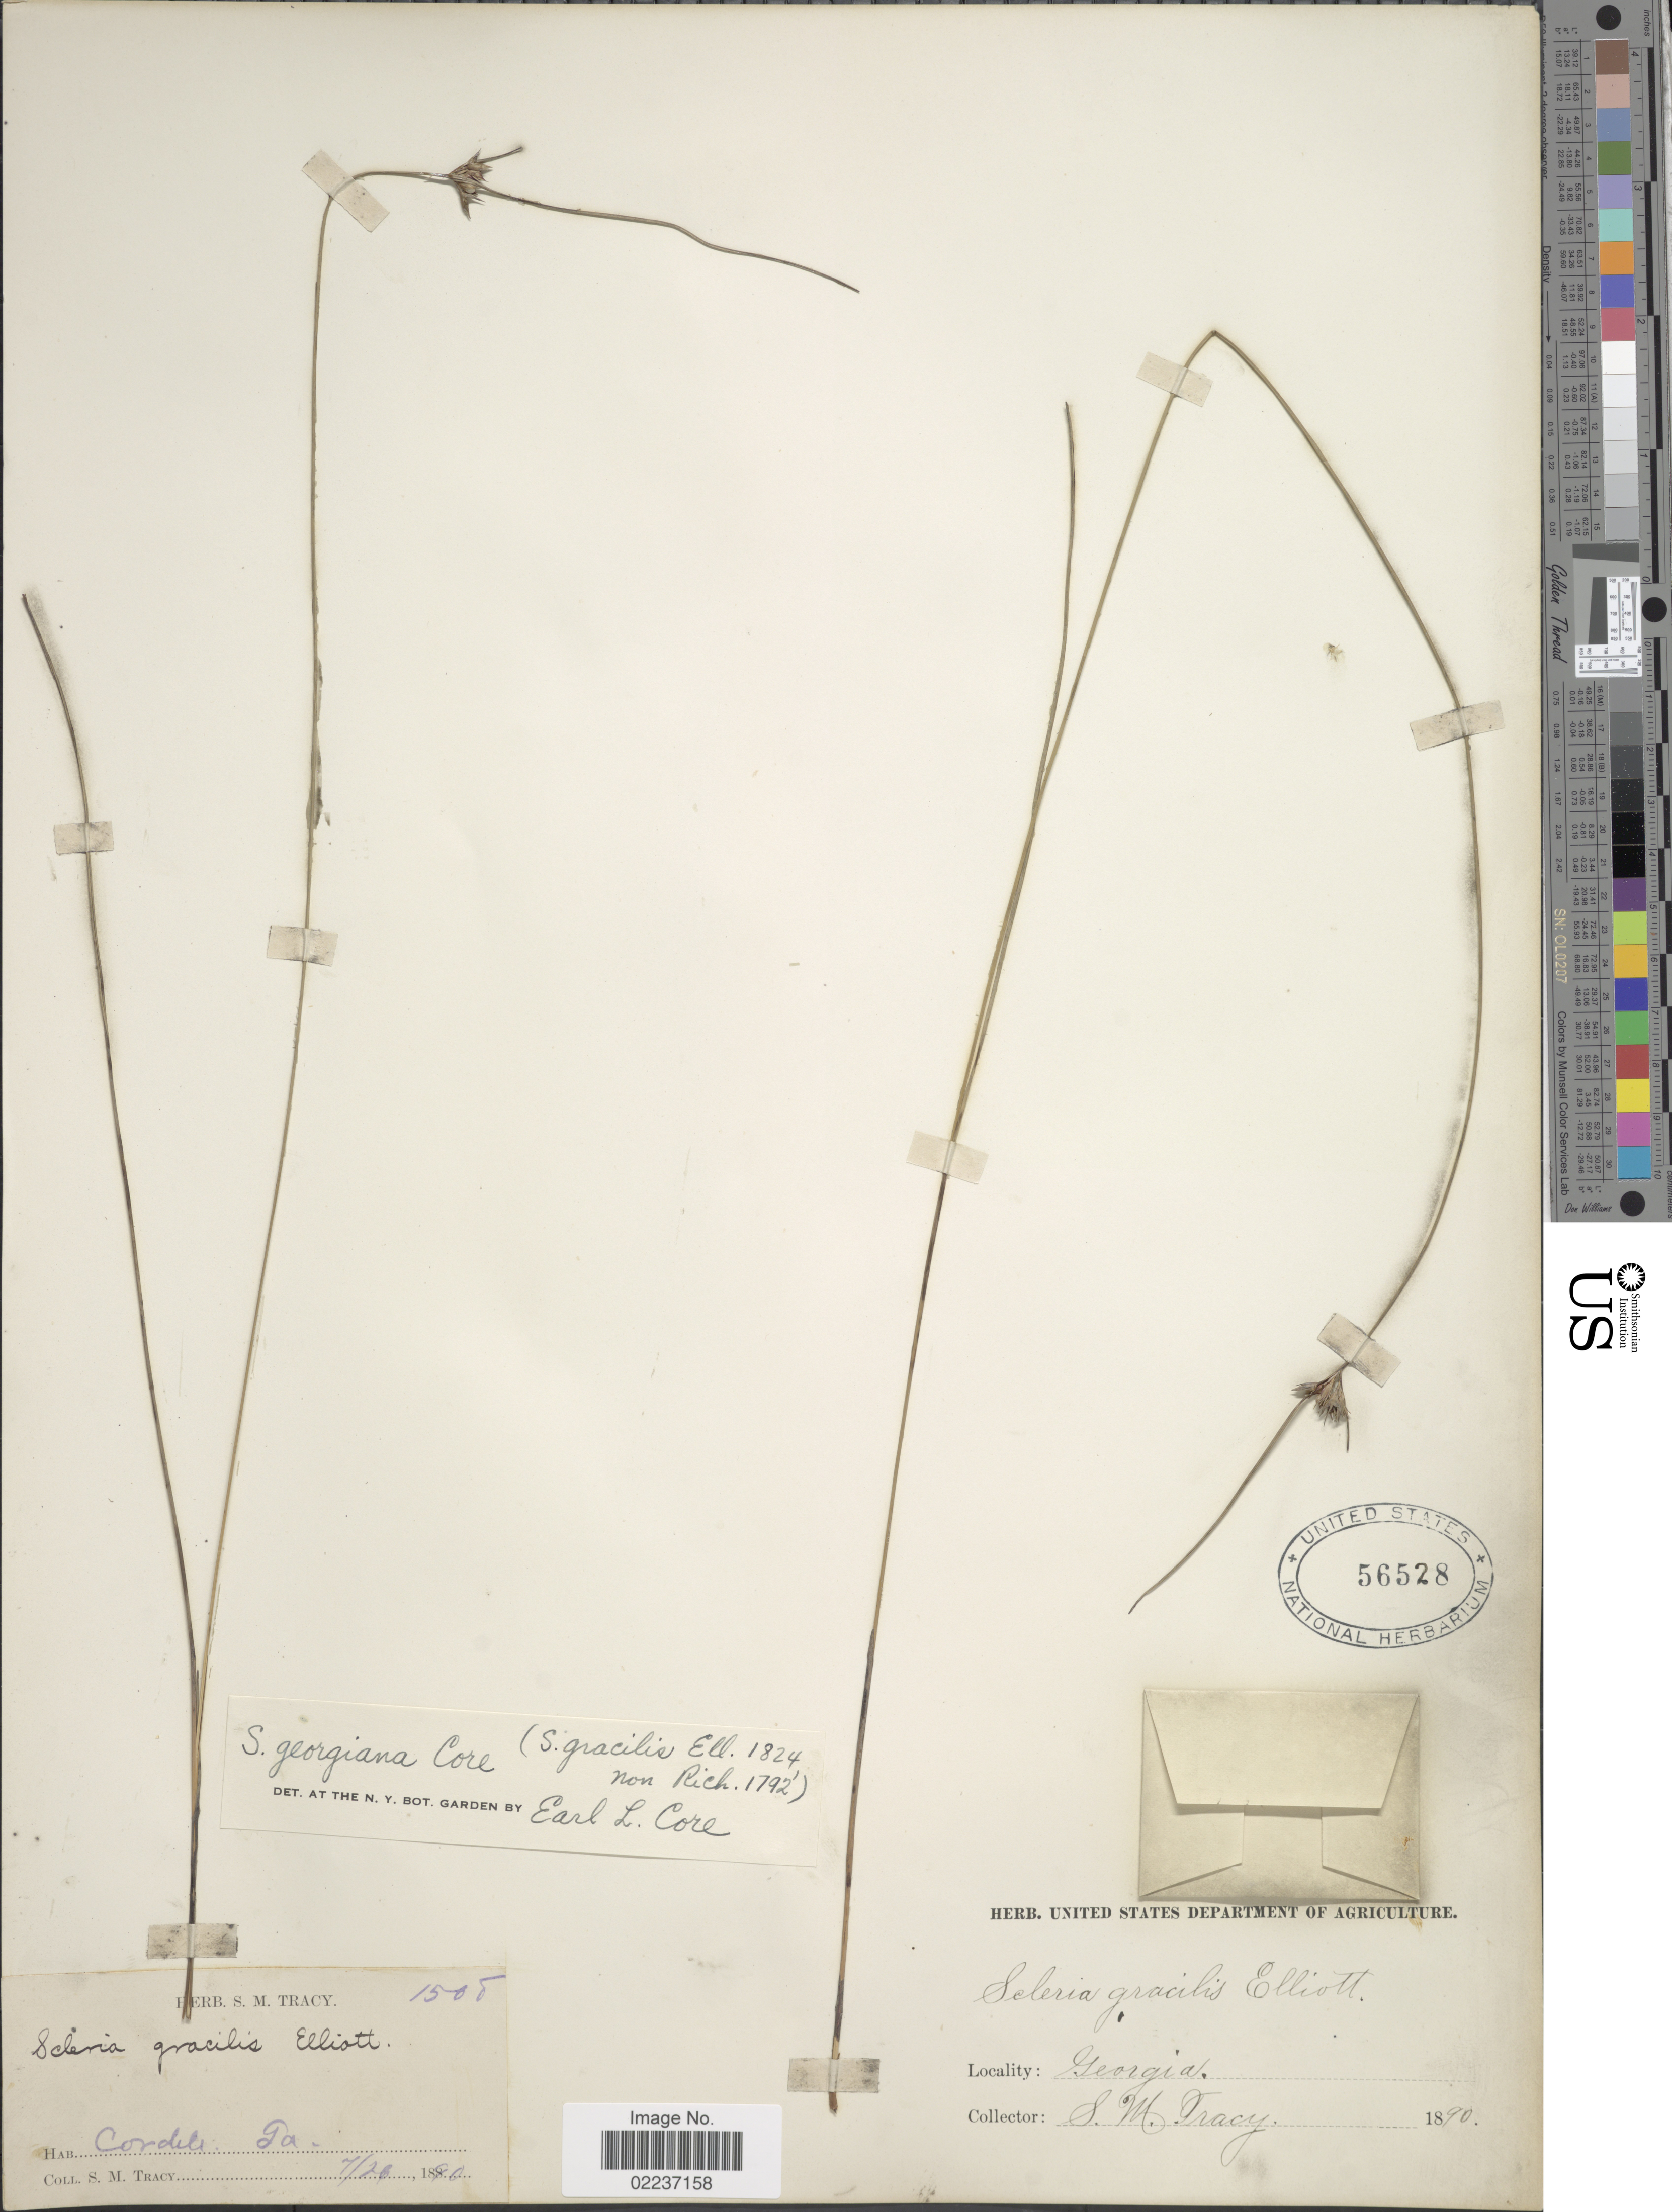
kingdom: Plantae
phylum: Tracheophyta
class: Liliopsida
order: Poales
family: Cyperaceae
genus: Scleria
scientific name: Scleria georgiana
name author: Core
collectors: S. M. Tracy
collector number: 1508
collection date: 1890-07-26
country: United States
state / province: Georgia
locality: Cordele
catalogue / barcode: US 56528